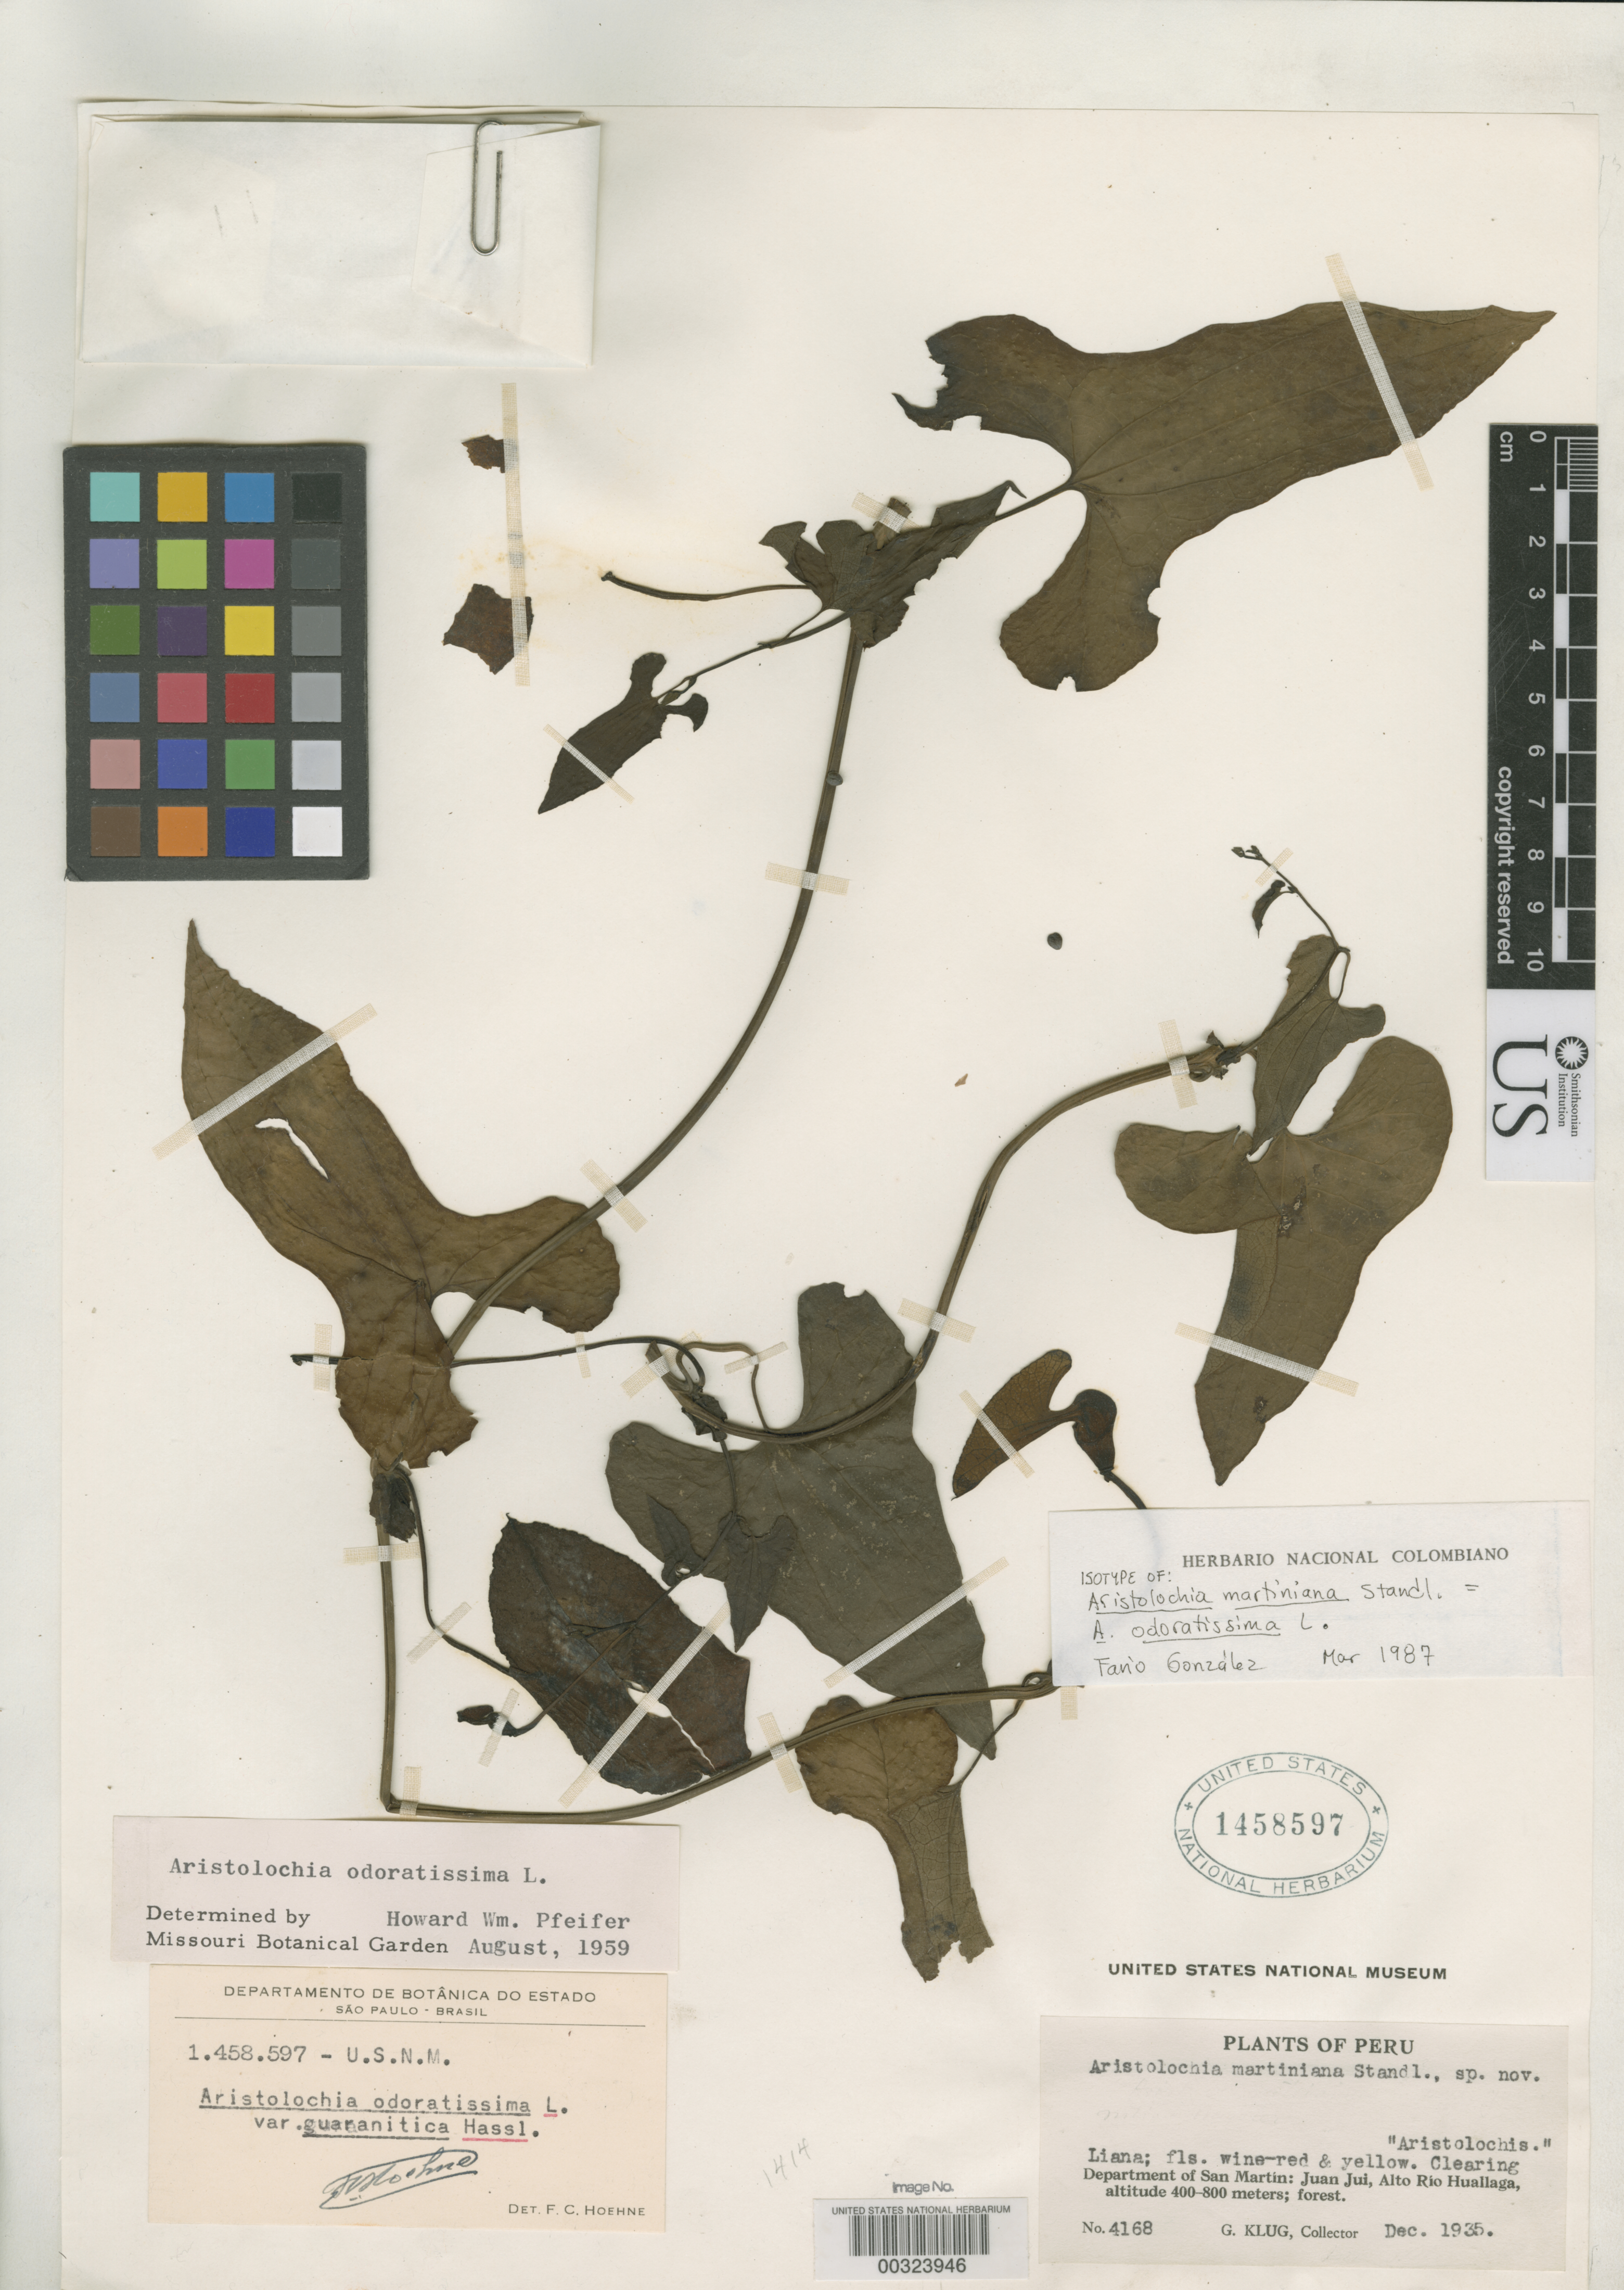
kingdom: Plantae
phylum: Tracheophyta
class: Magnoliopsida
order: Piperales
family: Aristolochiaceae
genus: Aristolochia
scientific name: Aristolochia martiniana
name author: Standl.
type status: Isotype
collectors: G. Klug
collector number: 4168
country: Peru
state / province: San Martín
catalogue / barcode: US 1458597